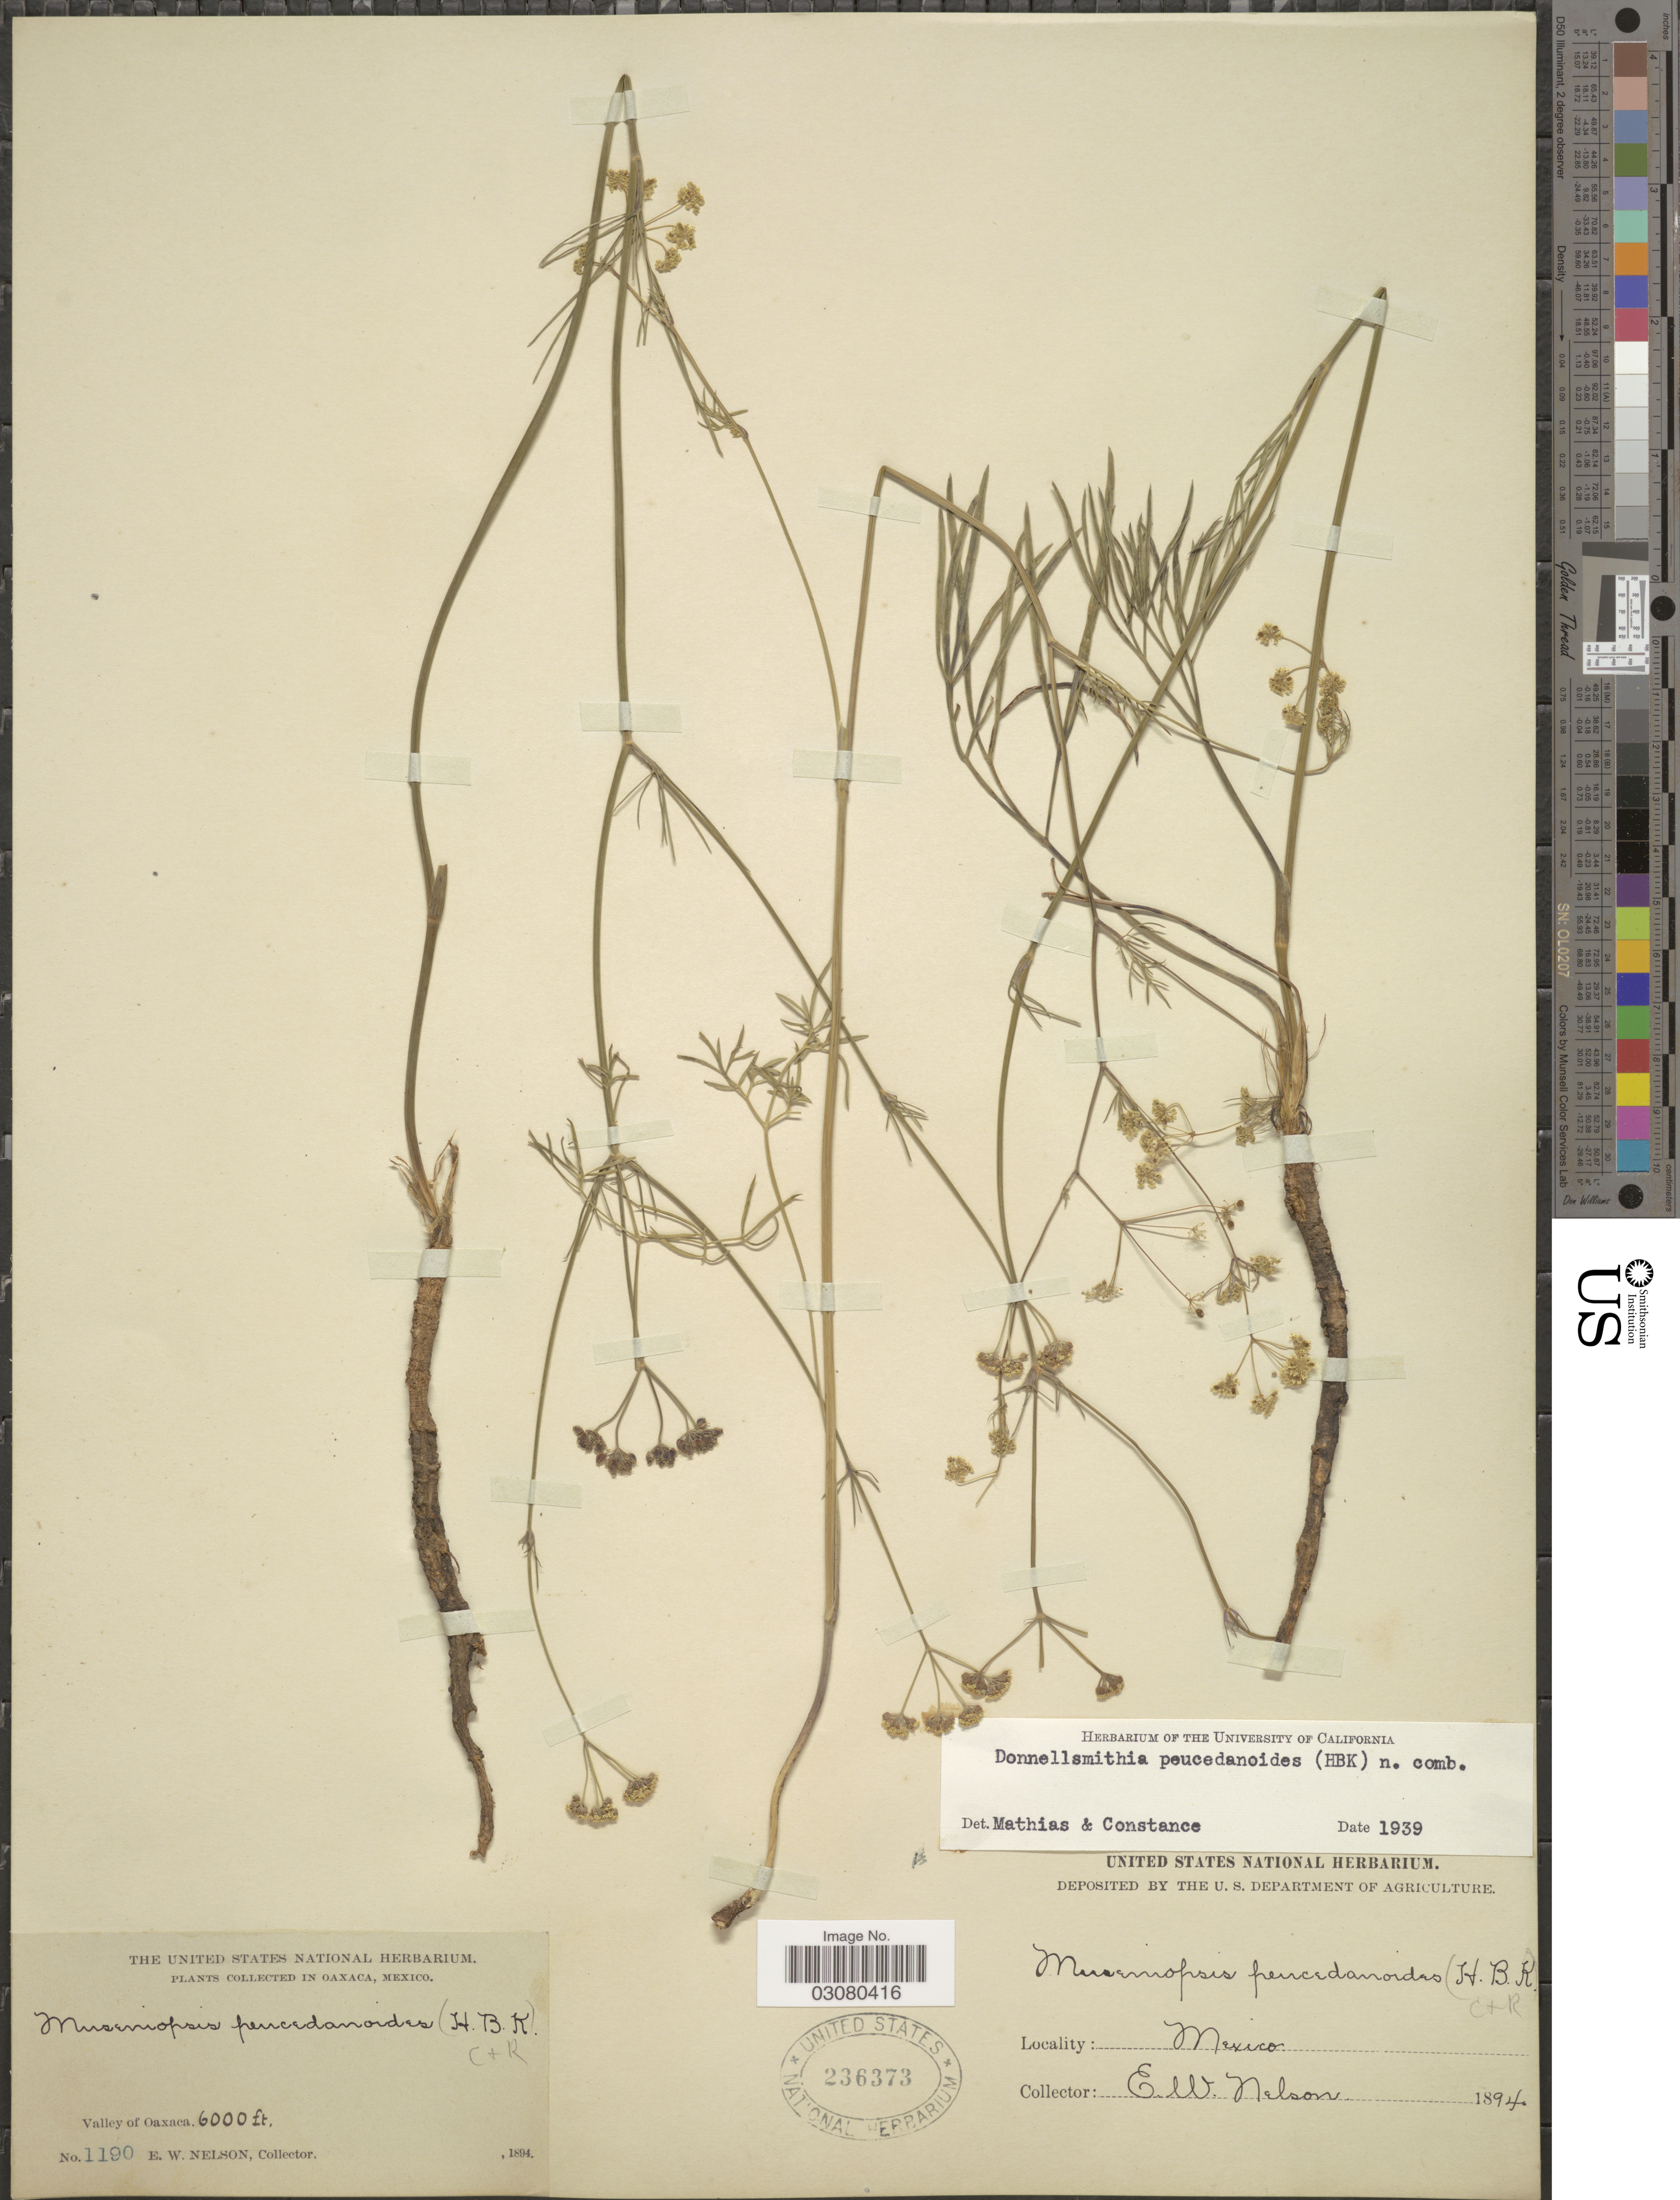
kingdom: Plantae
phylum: Tracheophyta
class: Magnoliopsida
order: Apiales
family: Apiaceae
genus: Donnellsmithia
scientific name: Donnellsmithia peucedanoides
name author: (Kunth) Mathias & Constance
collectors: E. W. Nelson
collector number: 1190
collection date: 1894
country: Mexico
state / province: Oaxaca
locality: Valley of Oaxaca.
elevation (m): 1829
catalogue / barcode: US 236373